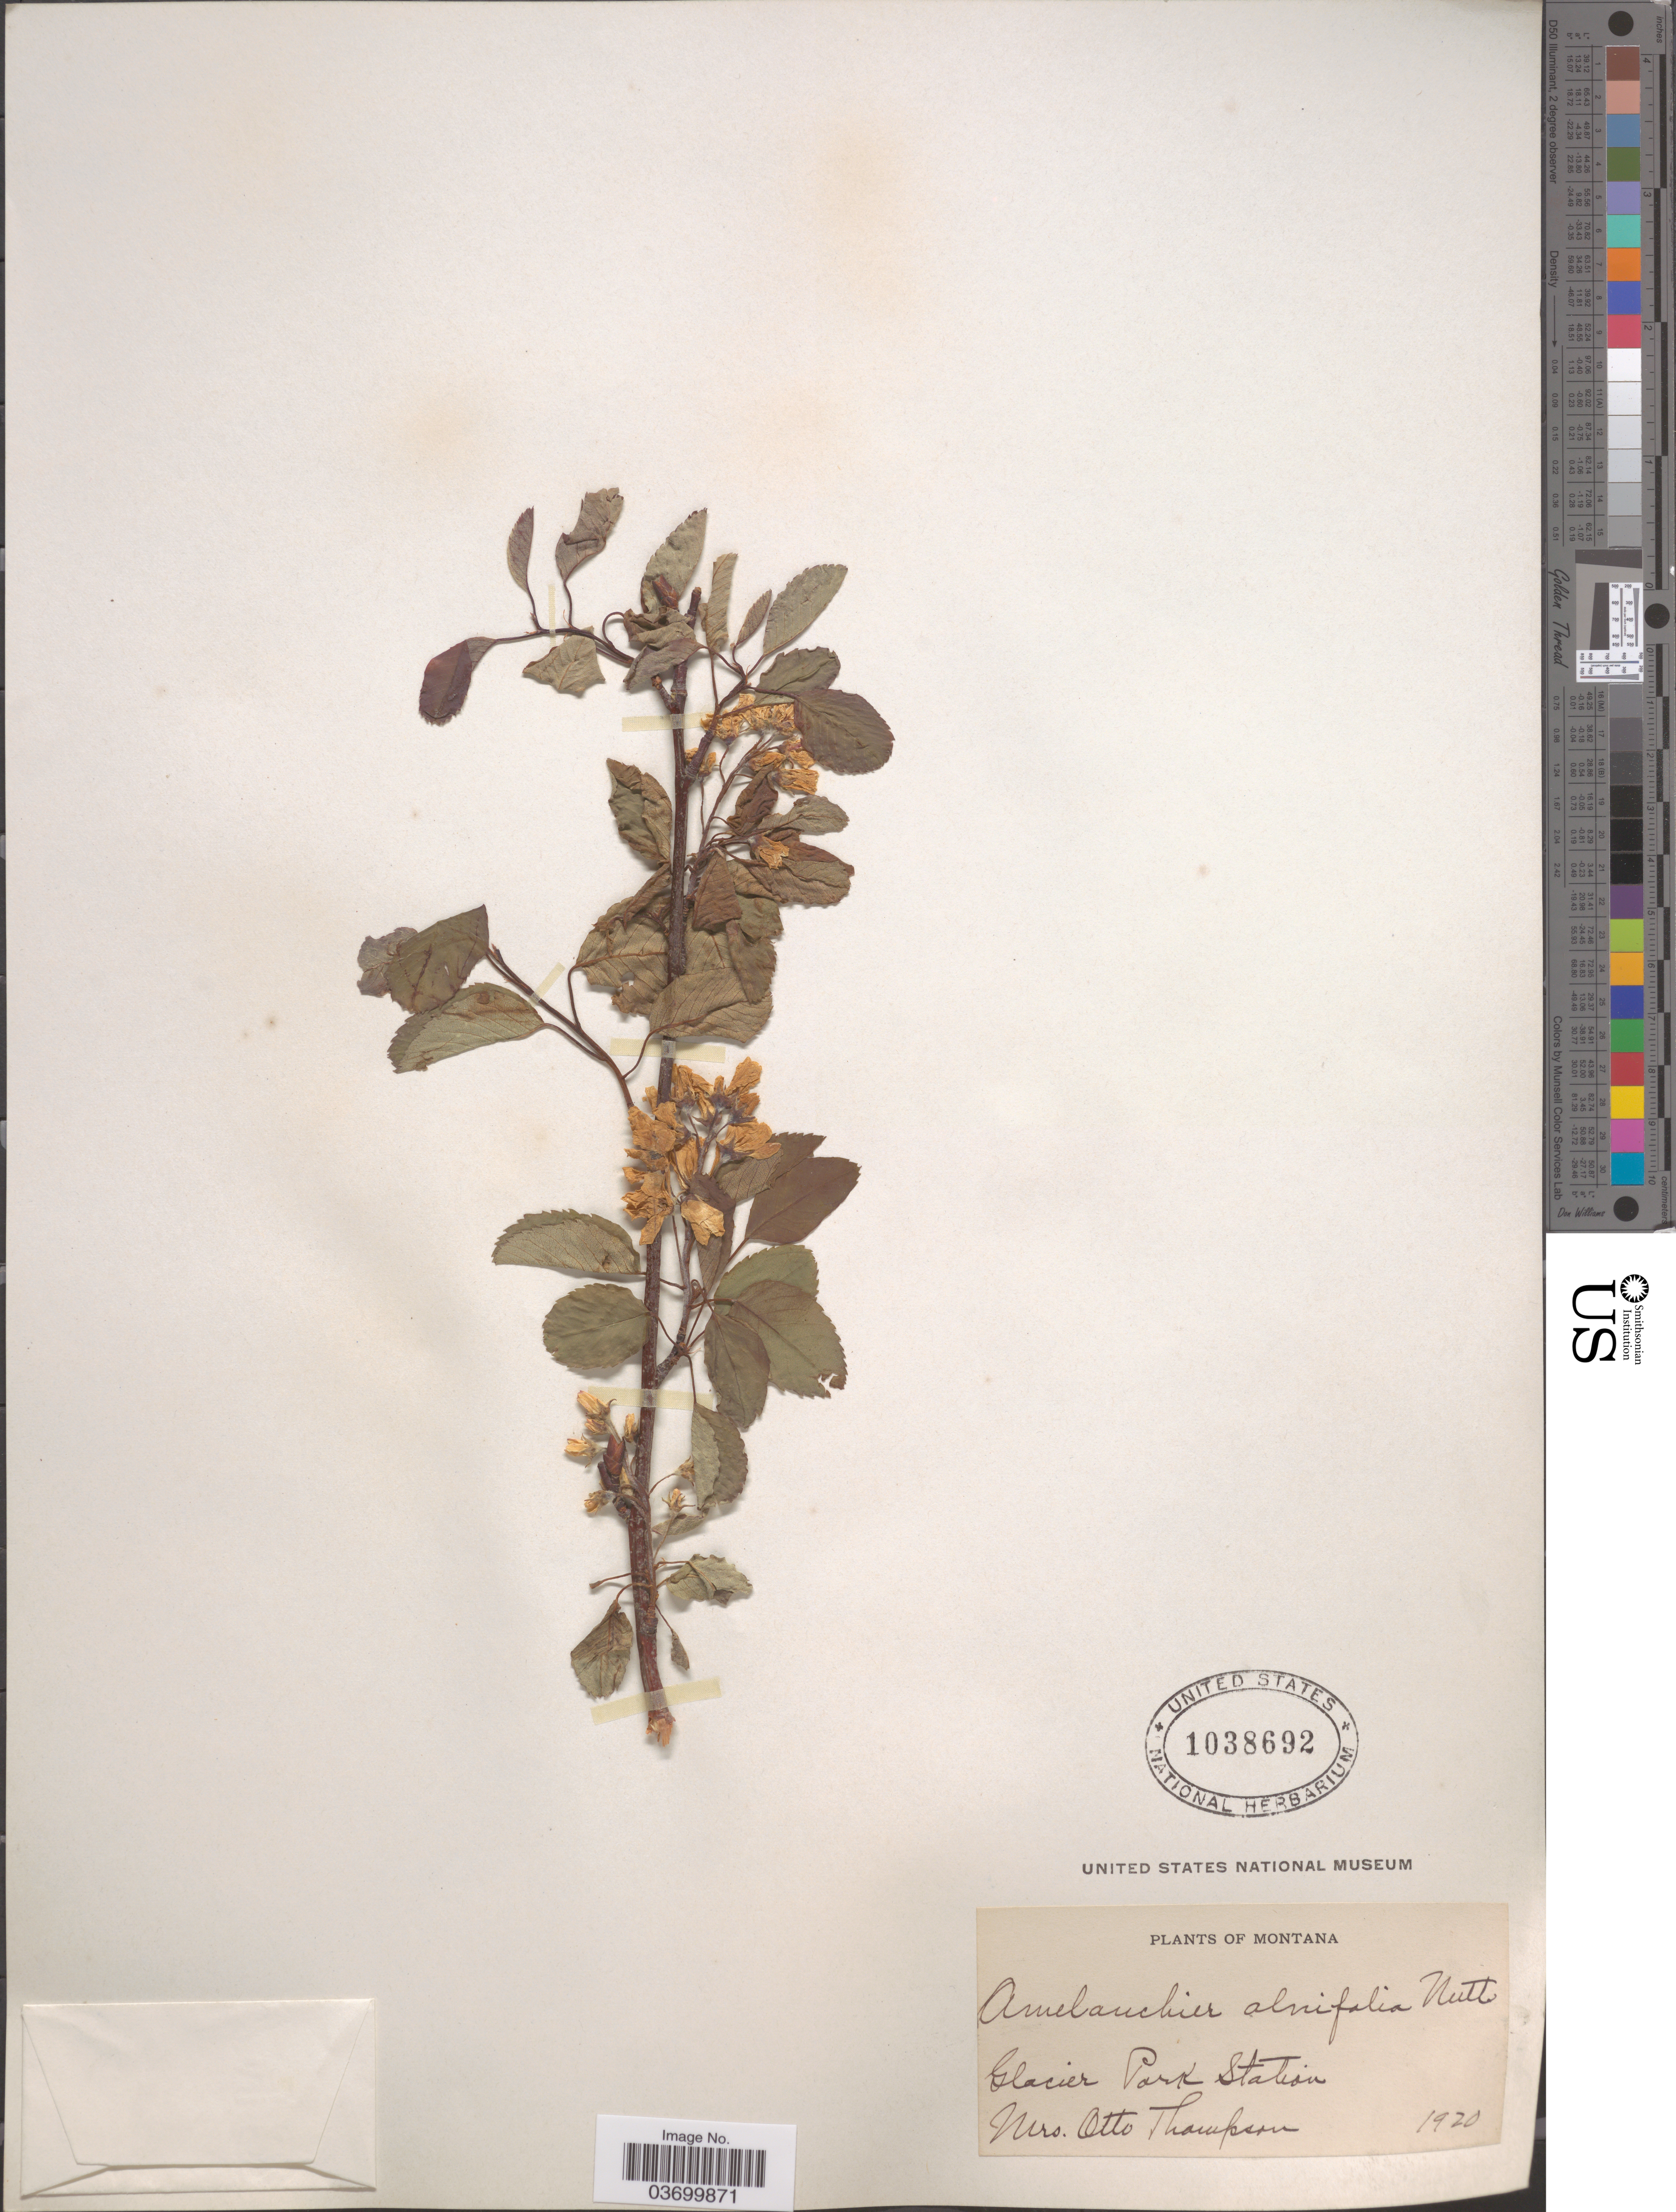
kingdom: Plantae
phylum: Tracheophyta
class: Magnoliopsida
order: Rosales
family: Rosaceae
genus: Amelanchier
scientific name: Amelanchier alnifolia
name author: (Nutt.) Nutt. ex M. Roem.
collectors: O. Thompson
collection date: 1920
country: United States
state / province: Montana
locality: Glacier Park Station.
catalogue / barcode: US 1038692